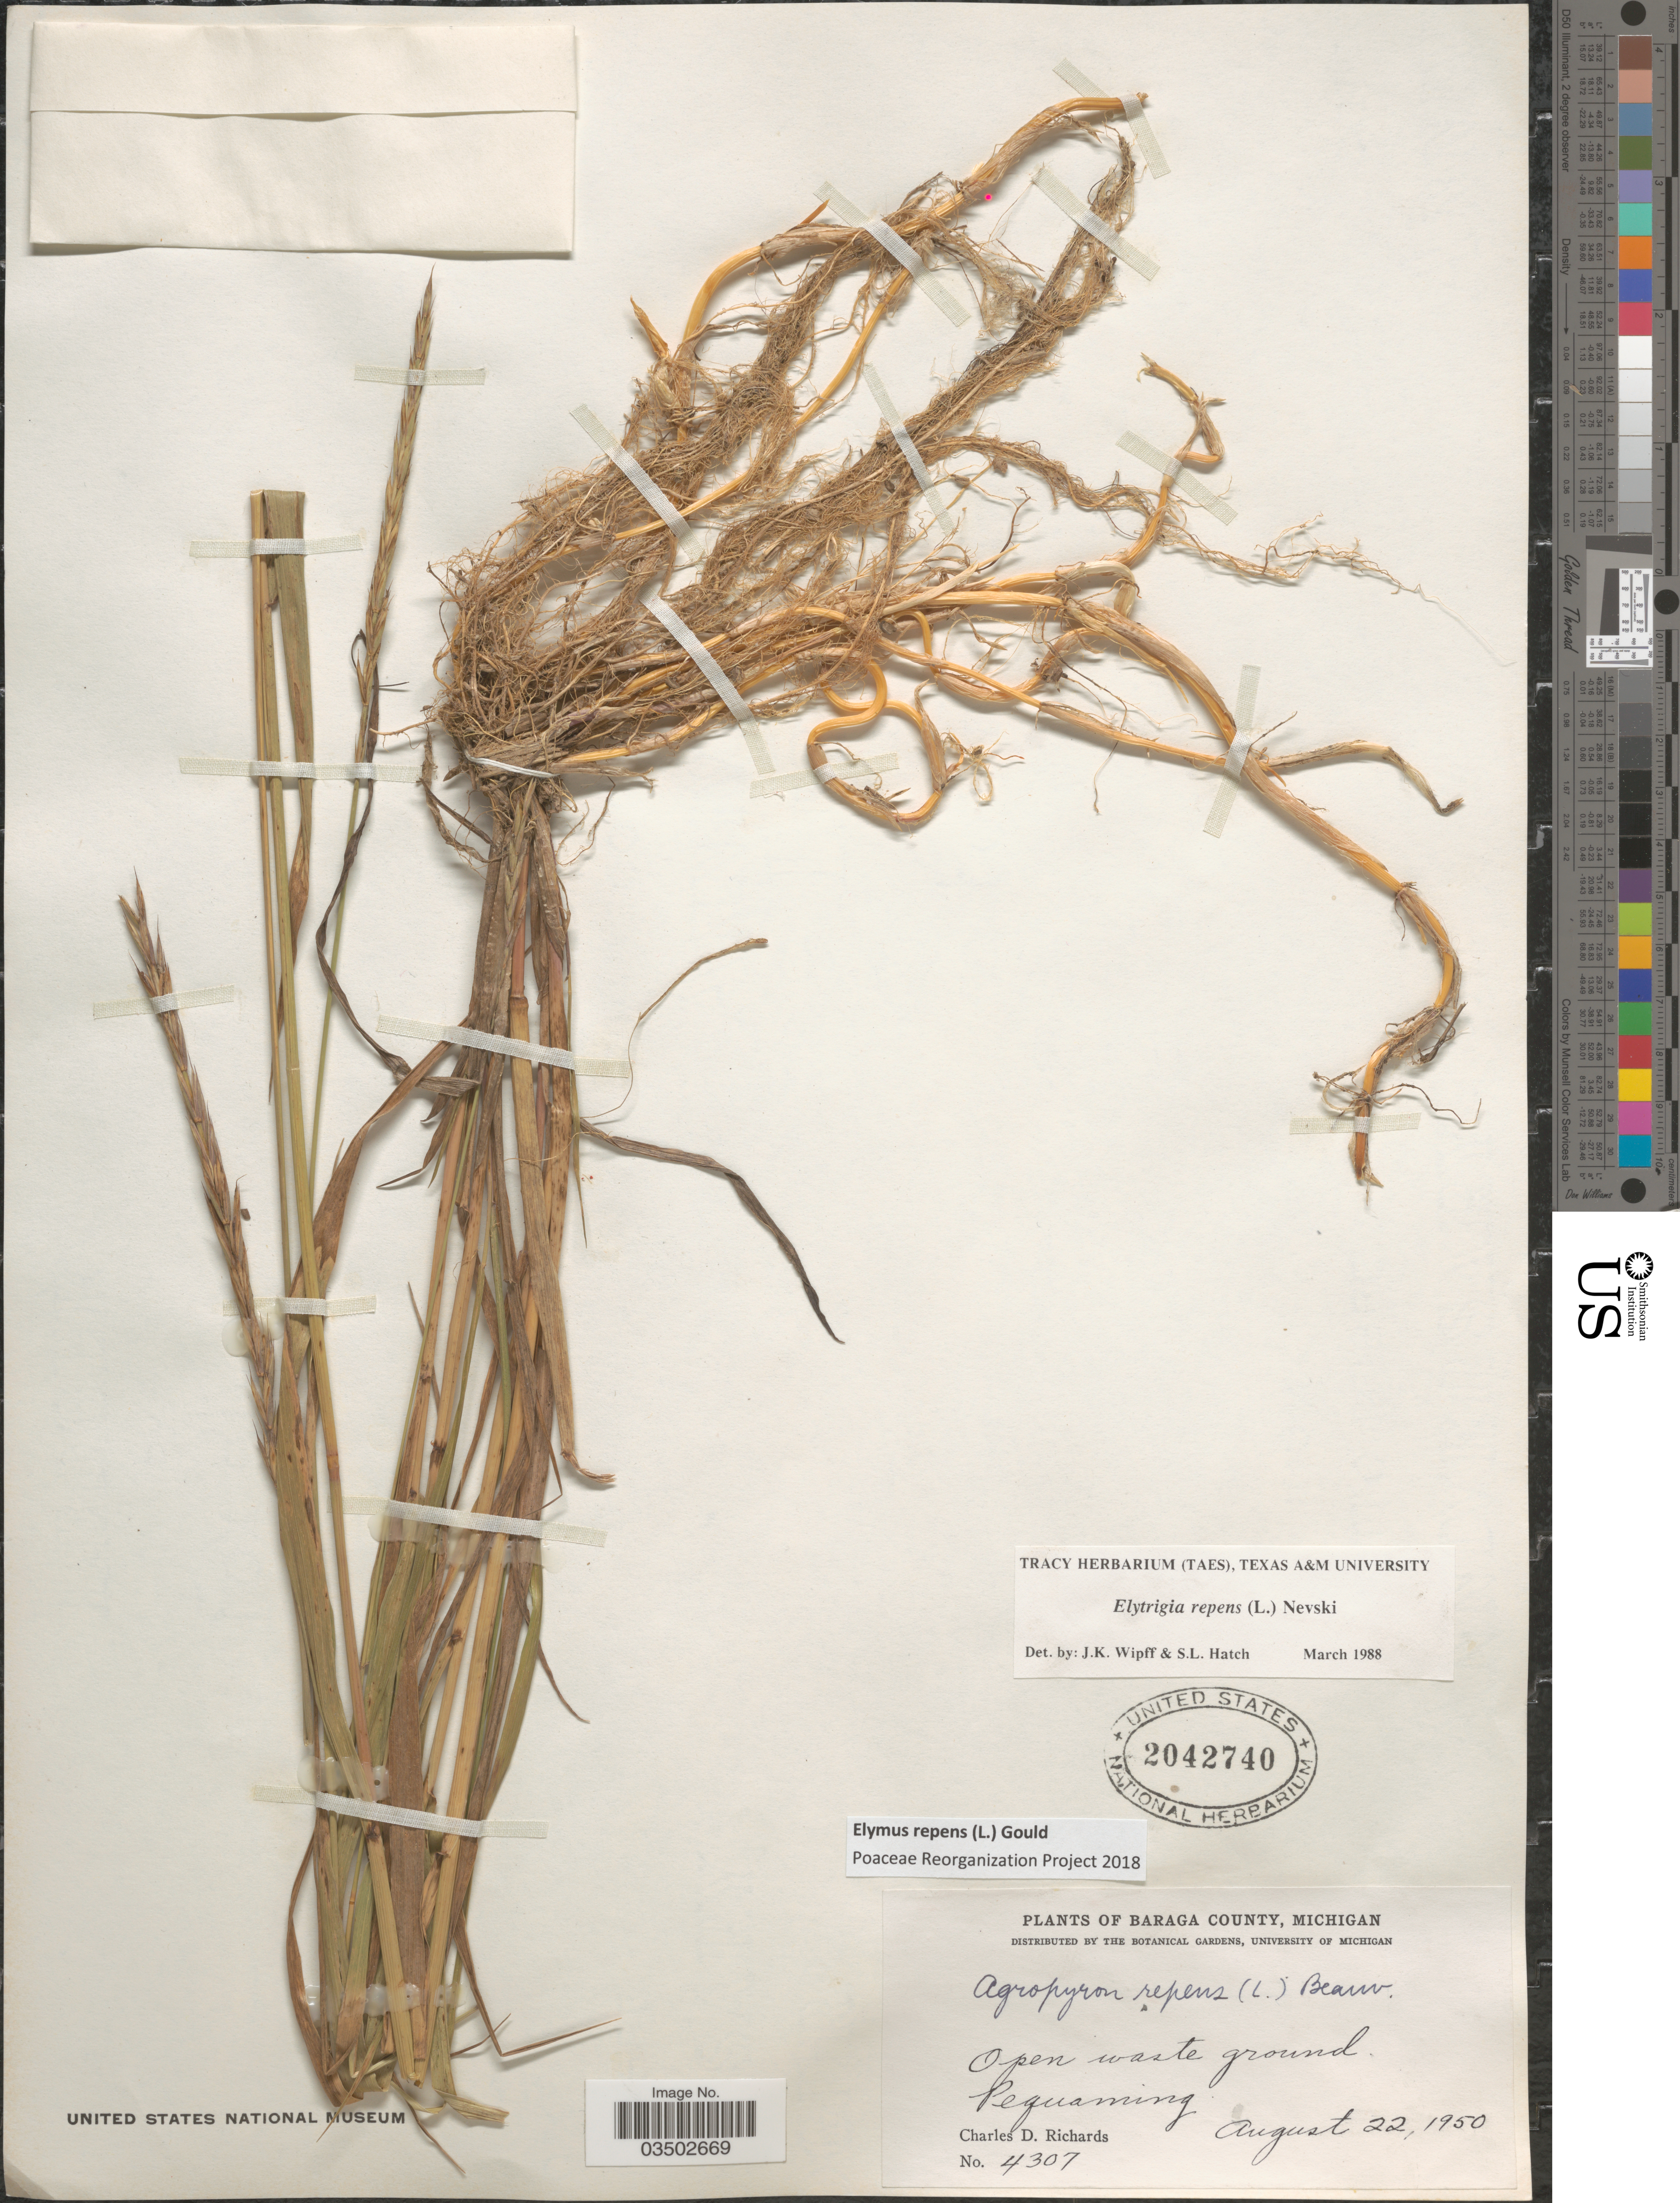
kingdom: Plantae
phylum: Tracheophyta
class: Liliopsida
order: Poales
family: Poaceae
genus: Elymus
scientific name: Elymus repens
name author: (L.) Gould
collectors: C. Richards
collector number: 4307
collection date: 1950-08-22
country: United States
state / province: Michigan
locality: Baraga County. Open waste ground, Pequaming.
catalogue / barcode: US 2042740